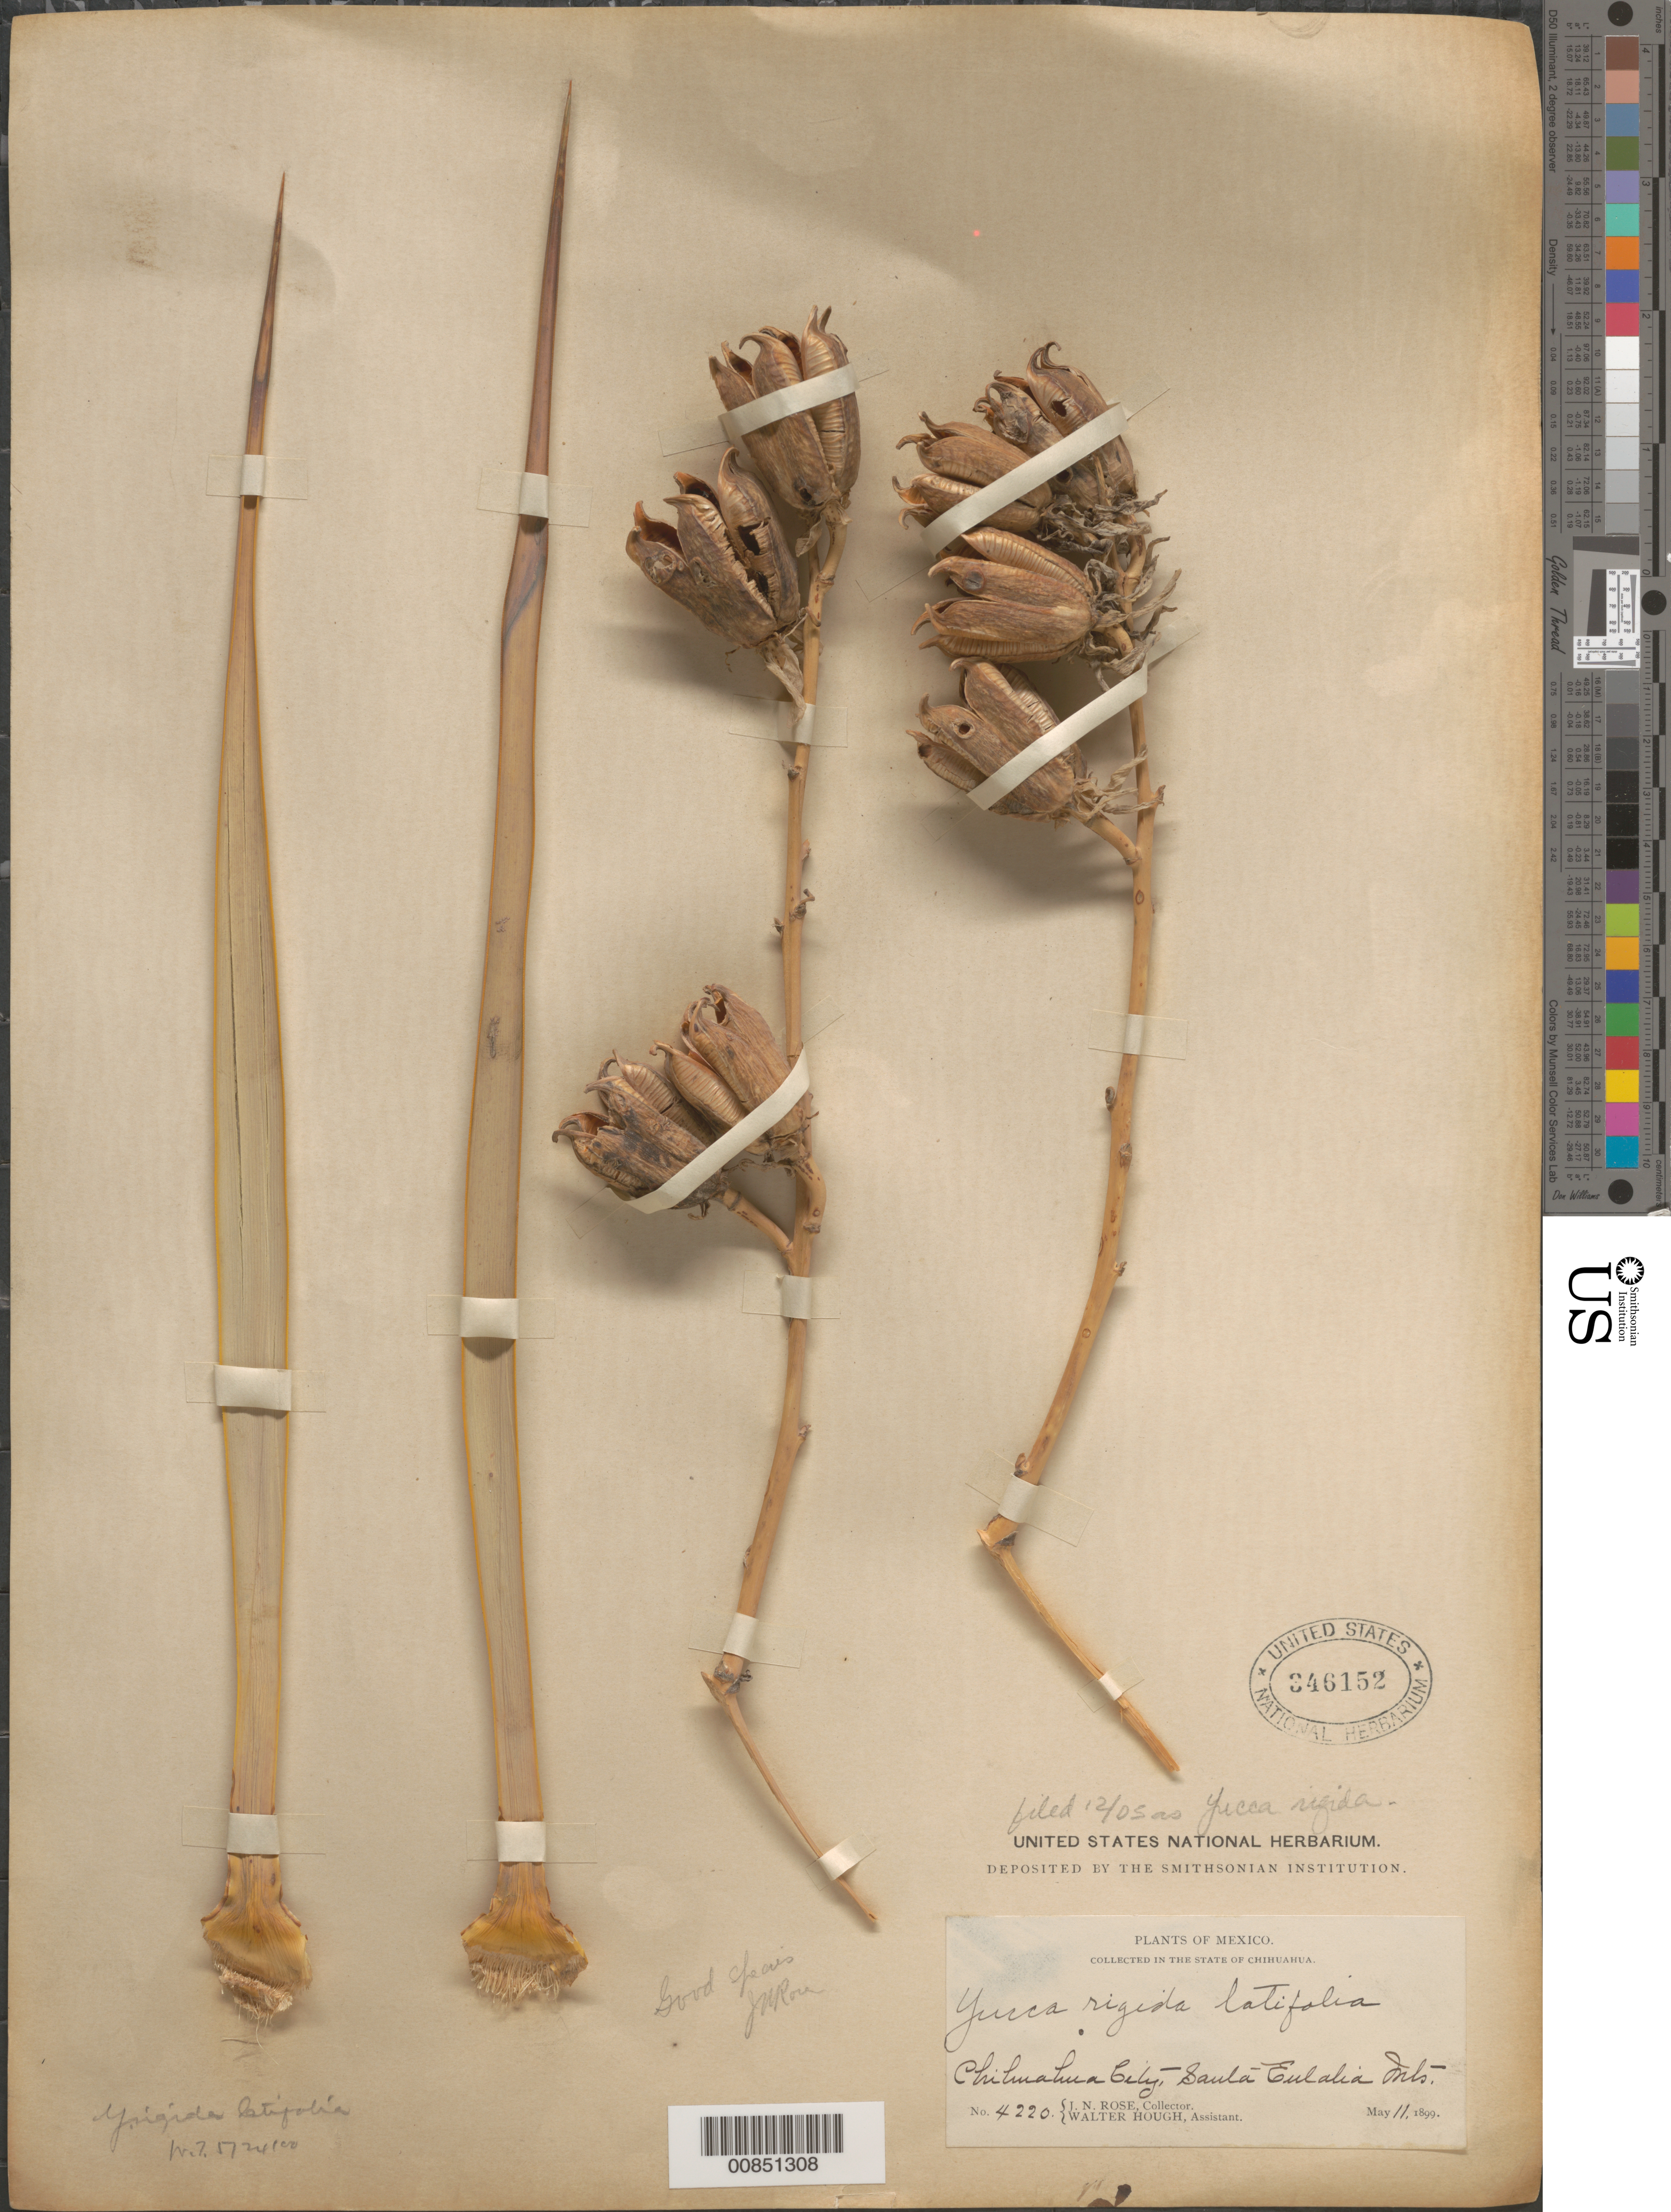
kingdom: Plantae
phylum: Tracheophyta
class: Liliopsida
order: Asparagales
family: Asparagaceae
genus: Yucca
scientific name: Yucca rigida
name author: (Engelm.) Trel.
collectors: J. N. Rose & W. Hough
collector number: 4220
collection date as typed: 11 May 1899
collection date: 1899-05-11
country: Mexico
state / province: Chihuahua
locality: Chihuahua City, Santa Eulalia Mts.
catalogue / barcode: US 346152